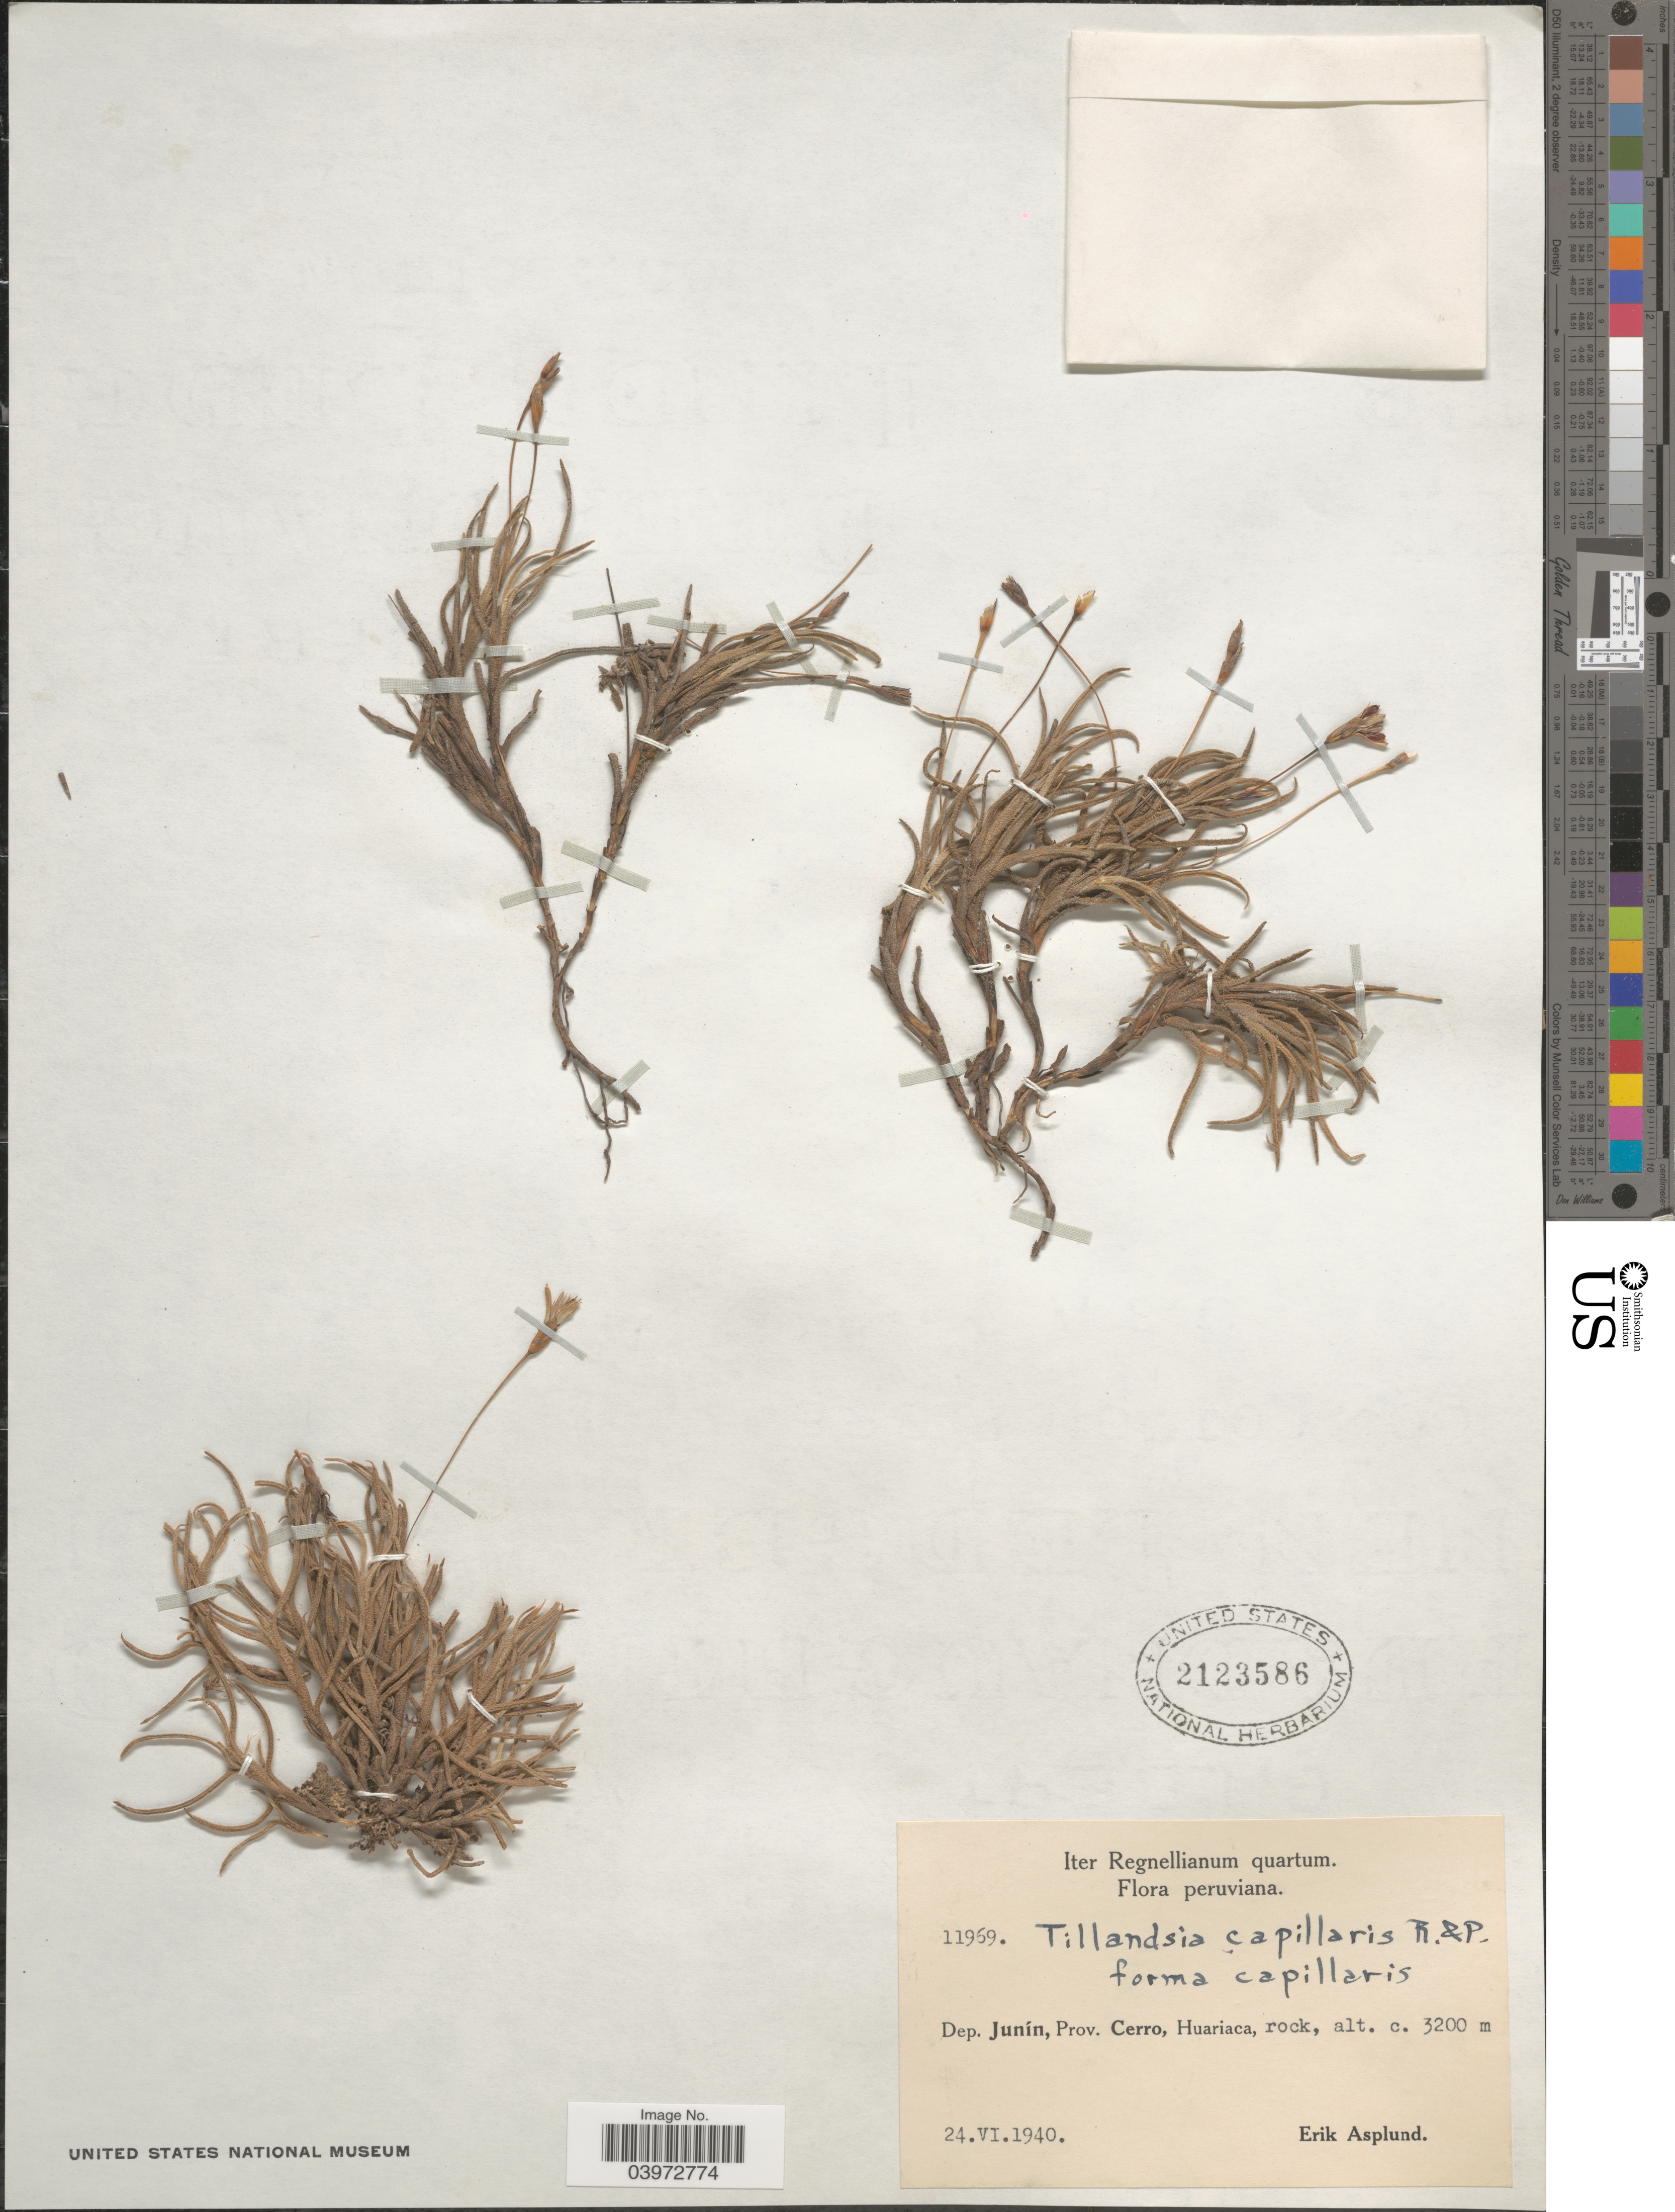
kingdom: Plantae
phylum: Tracheophyta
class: Liliopsida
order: Poales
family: Bromeliaceae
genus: Tillandsia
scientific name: Tillandsia capillaris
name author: Ruiz & Pav.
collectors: E. Asplund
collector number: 11969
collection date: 1940-06-24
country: Peru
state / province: Junín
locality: Dep. Junín, Prov. Cerro, Huariaca.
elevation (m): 3200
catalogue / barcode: US 2123586